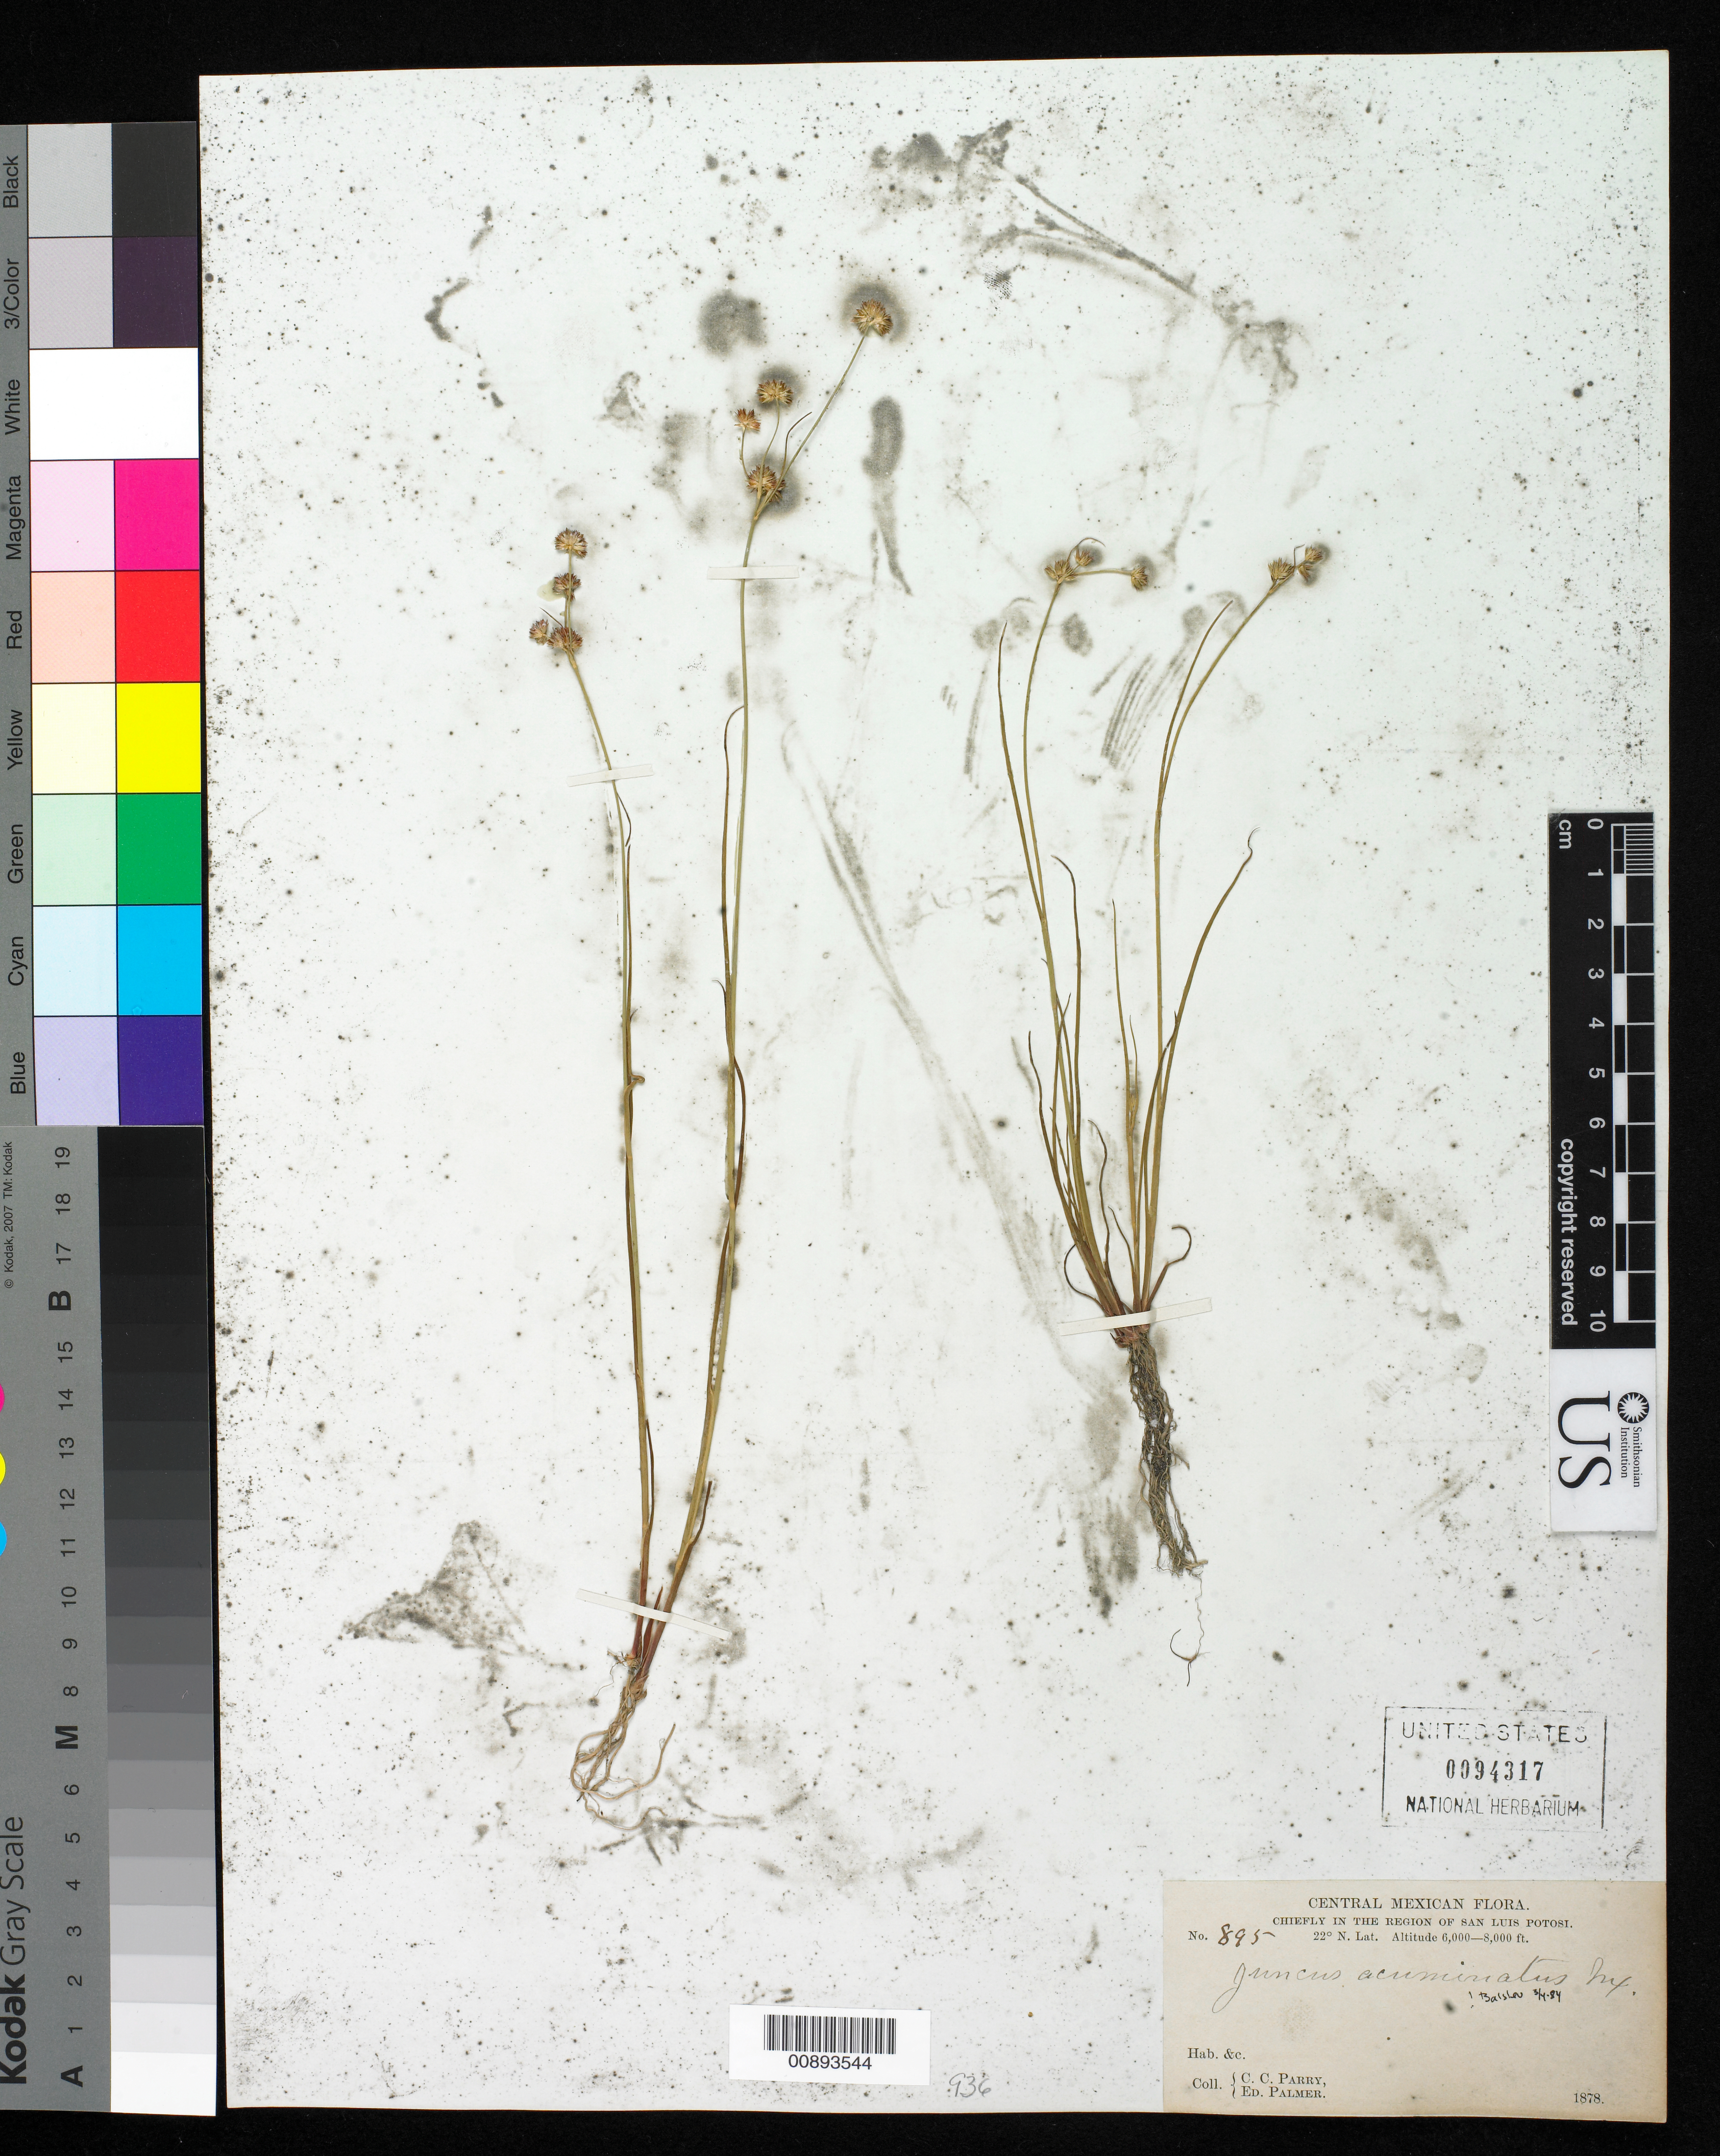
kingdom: Plantae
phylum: Tracheophyta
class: Liliopsida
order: Poales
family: Juncaceae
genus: Juncus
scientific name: Juncus acuminatus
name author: Michx.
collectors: C. C. Parry & E. Palmer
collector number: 895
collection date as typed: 1878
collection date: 1878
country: Mexico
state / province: San Luis Potosí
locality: Chiefly in the region of San Luis Potosí.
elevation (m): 1829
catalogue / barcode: US 94317